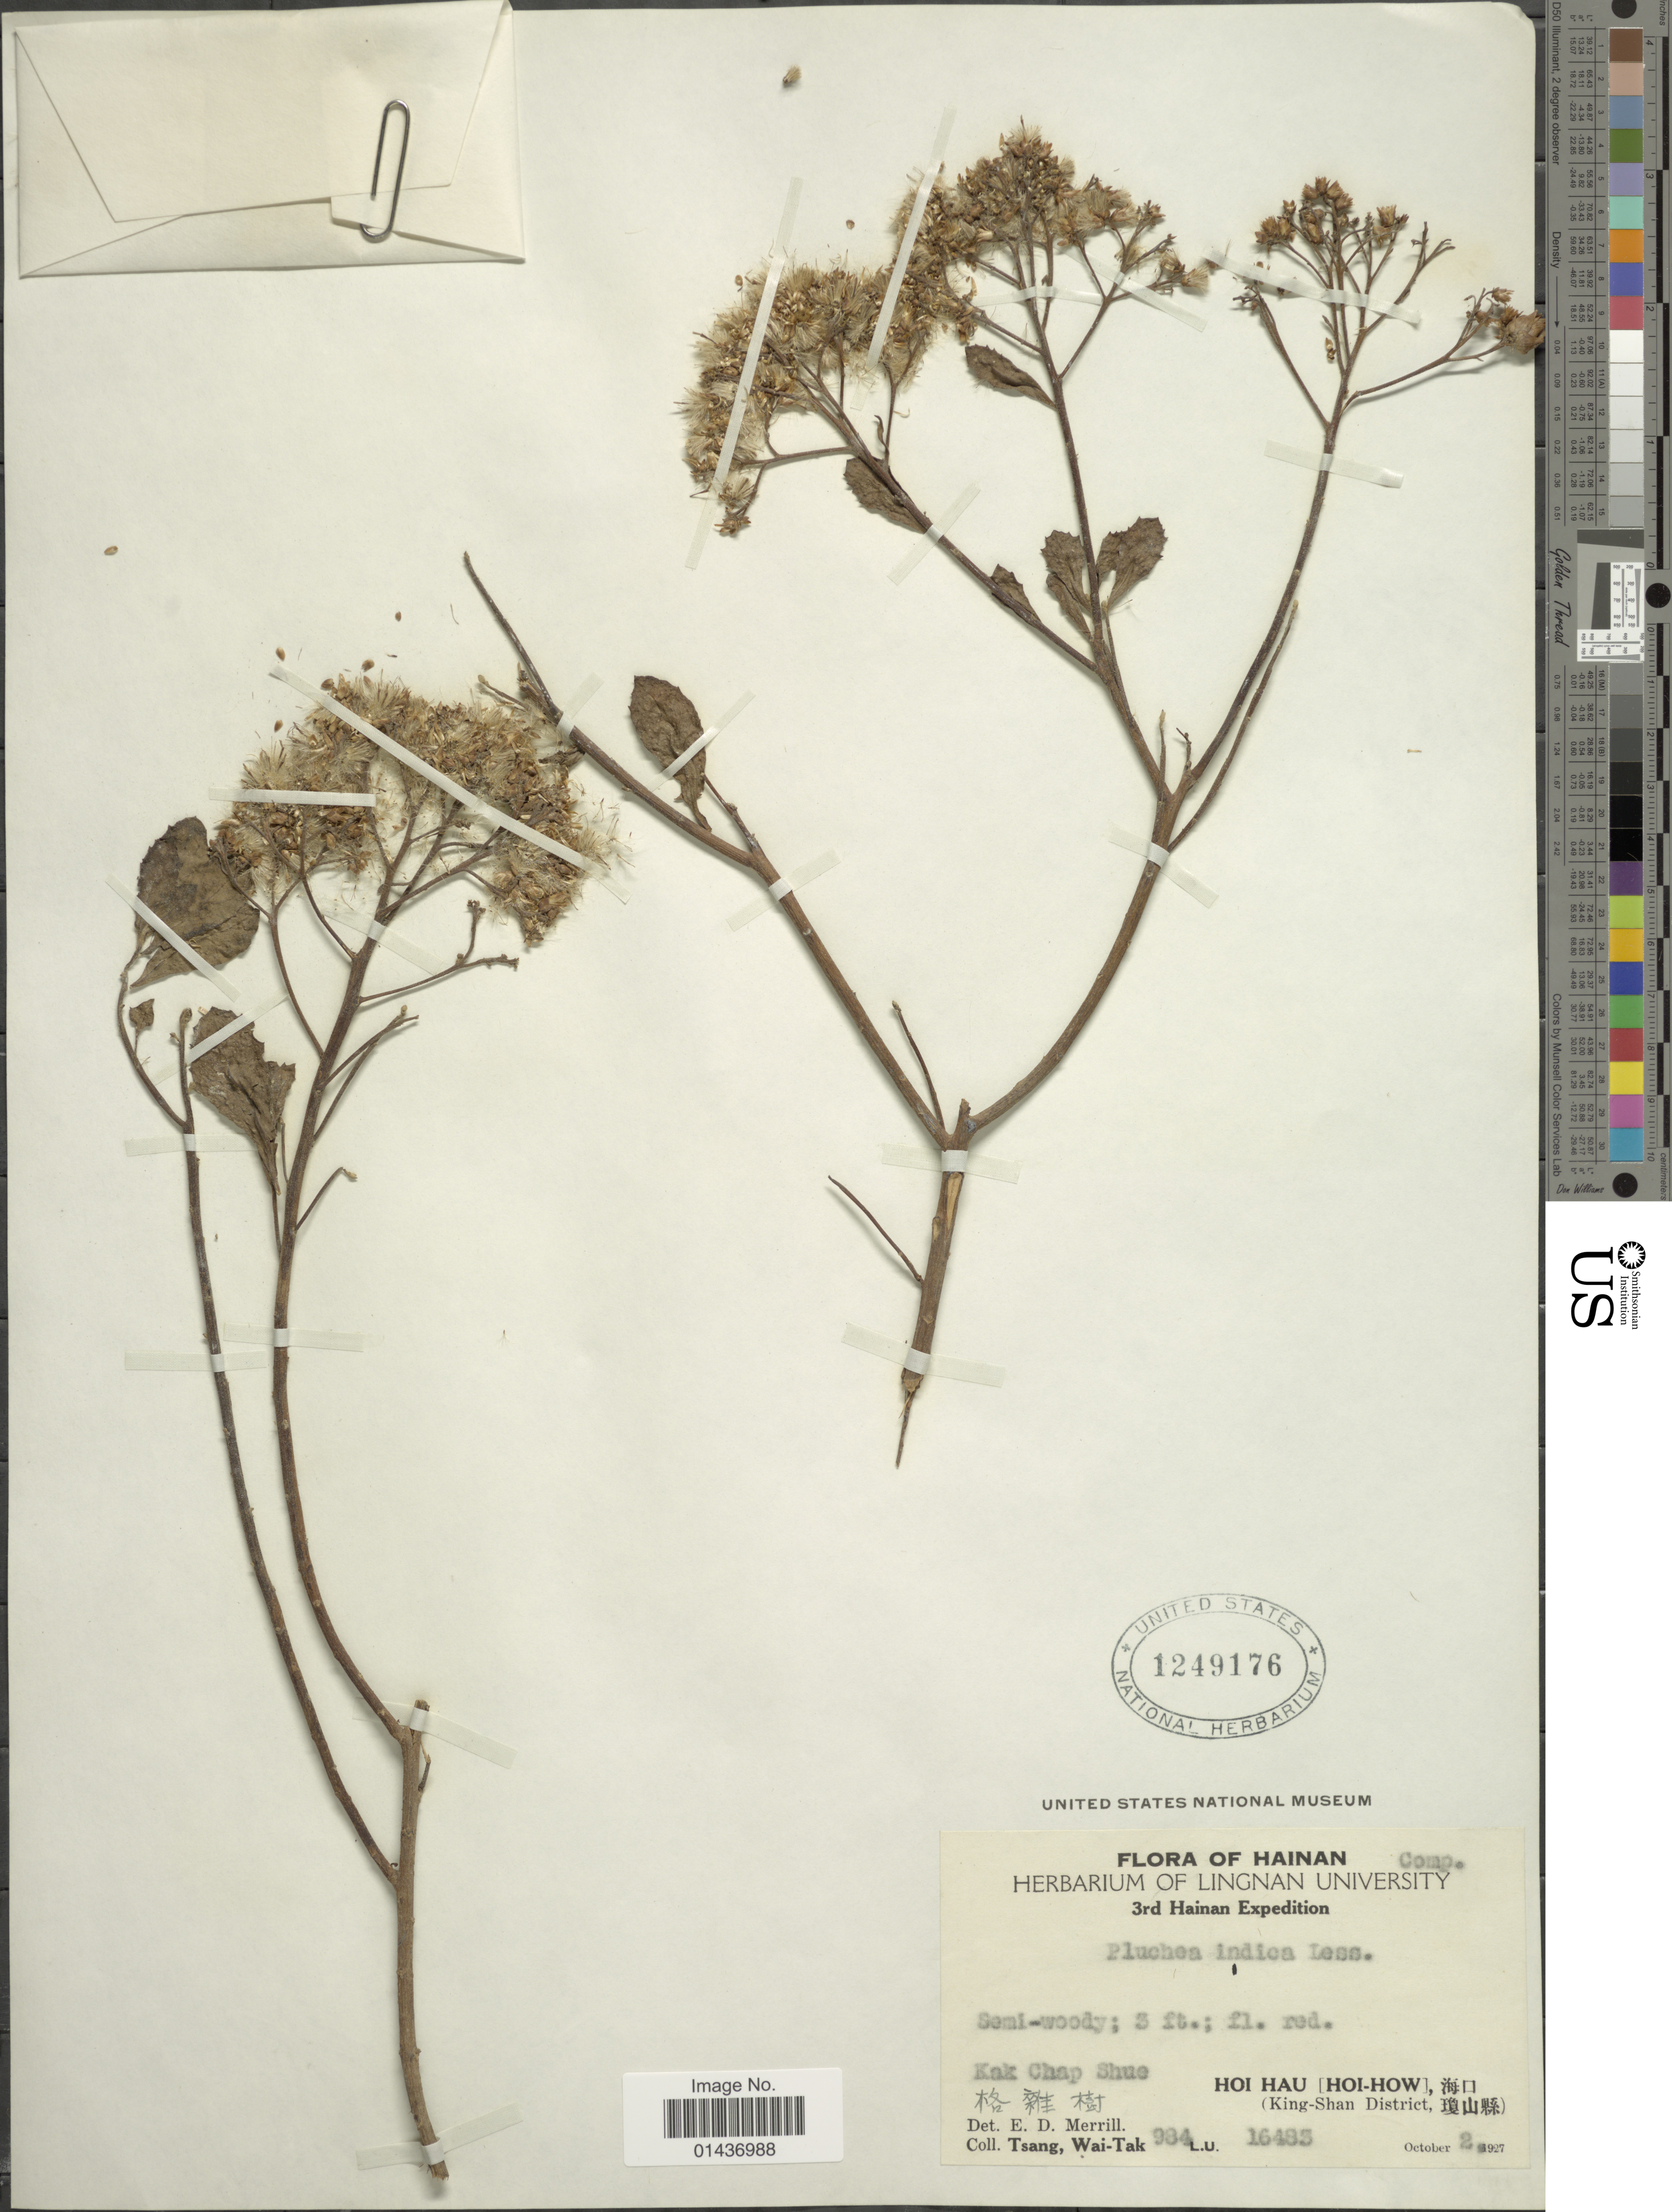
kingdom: Plantae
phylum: Tracheophyta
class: Magnoliopsida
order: Asterales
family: Asteraceae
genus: Pluchea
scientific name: Pluchea indica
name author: (L.) Less.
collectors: W. T. Tsang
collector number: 984/16485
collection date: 1927-10-02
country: China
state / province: Hainan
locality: Kak Chap Shue, Hoi Hau [Hoi-How] (King-Shan District)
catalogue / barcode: US 1249176